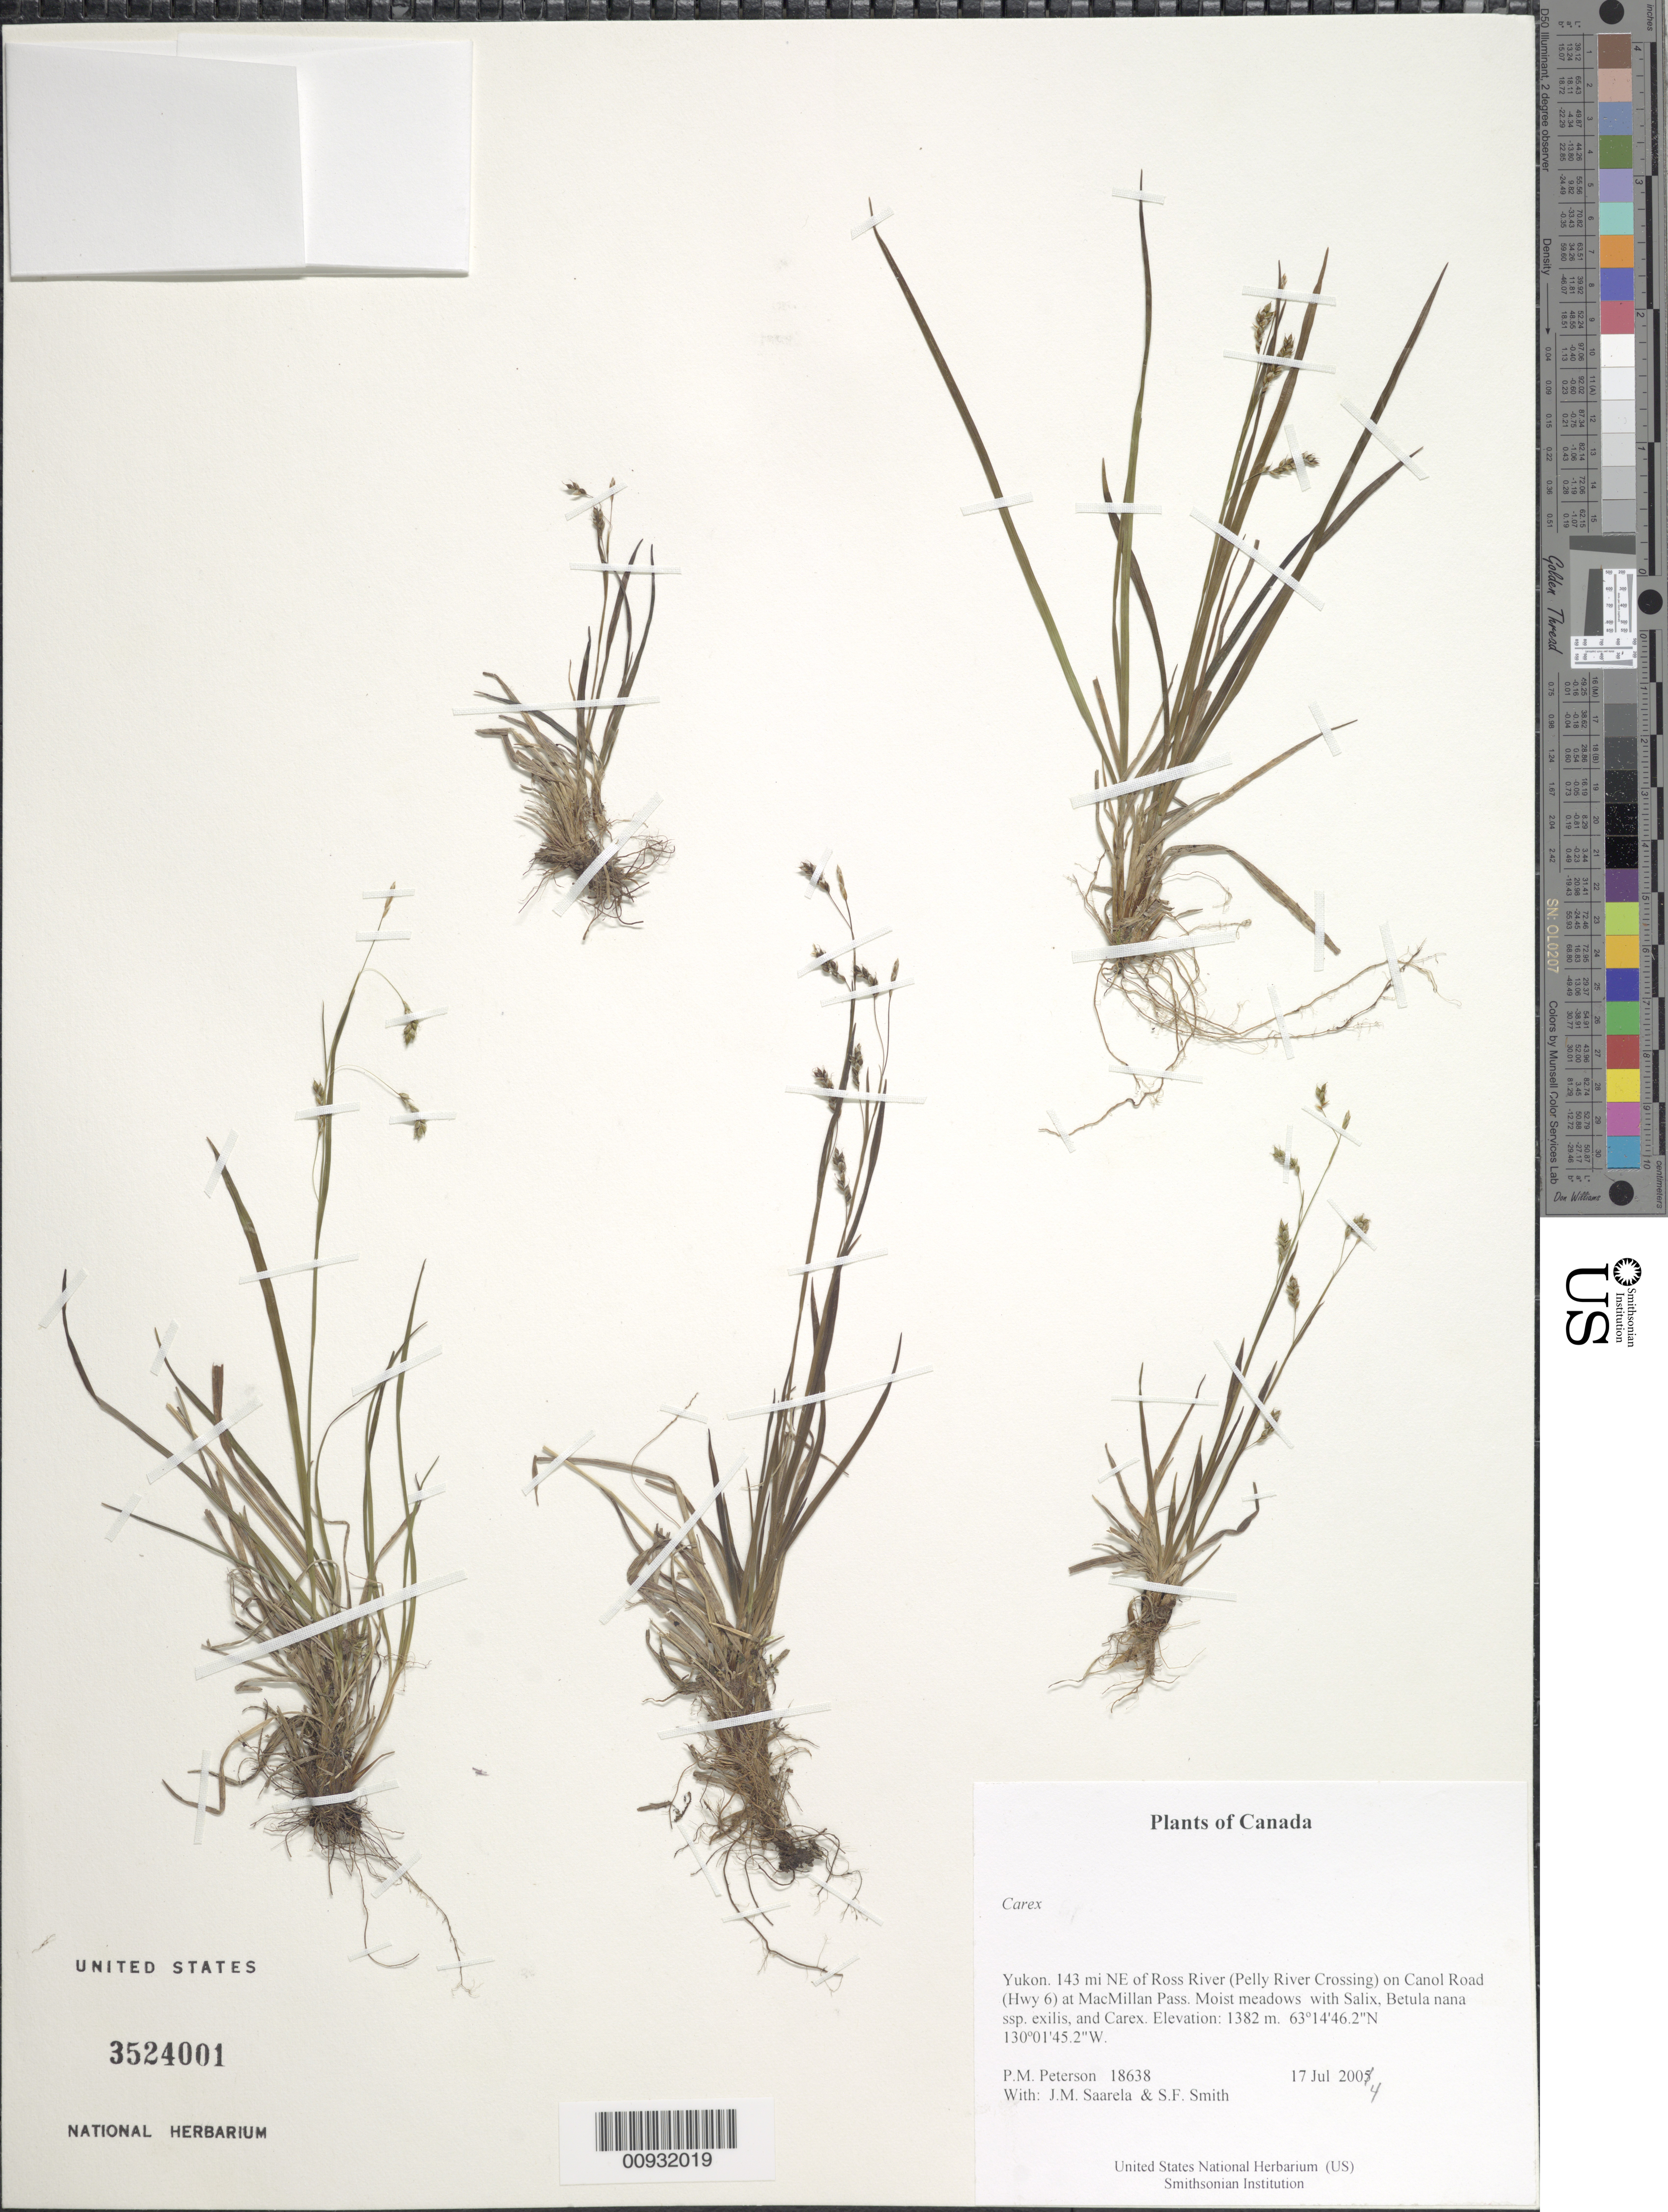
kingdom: Plantae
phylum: Tracheophyta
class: Liliopsida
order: Poales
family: Cyperaceae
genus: Carex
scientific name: Carex sp.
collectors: P. M. Peterson, J. Saarela & S.F. Smith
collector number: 18638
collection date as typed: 17 Jul 2004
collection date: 2004-07-17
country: Canada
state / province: Yukon Territory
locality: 143 mi NE of Ross River (Pelly River Crossing) on Canol Road (Hwy 6) at MacMillan Pass. Moist meadows with Salix, Betula nana ssp. exilis, and Carex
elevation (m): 1382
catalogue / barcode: US 3524001